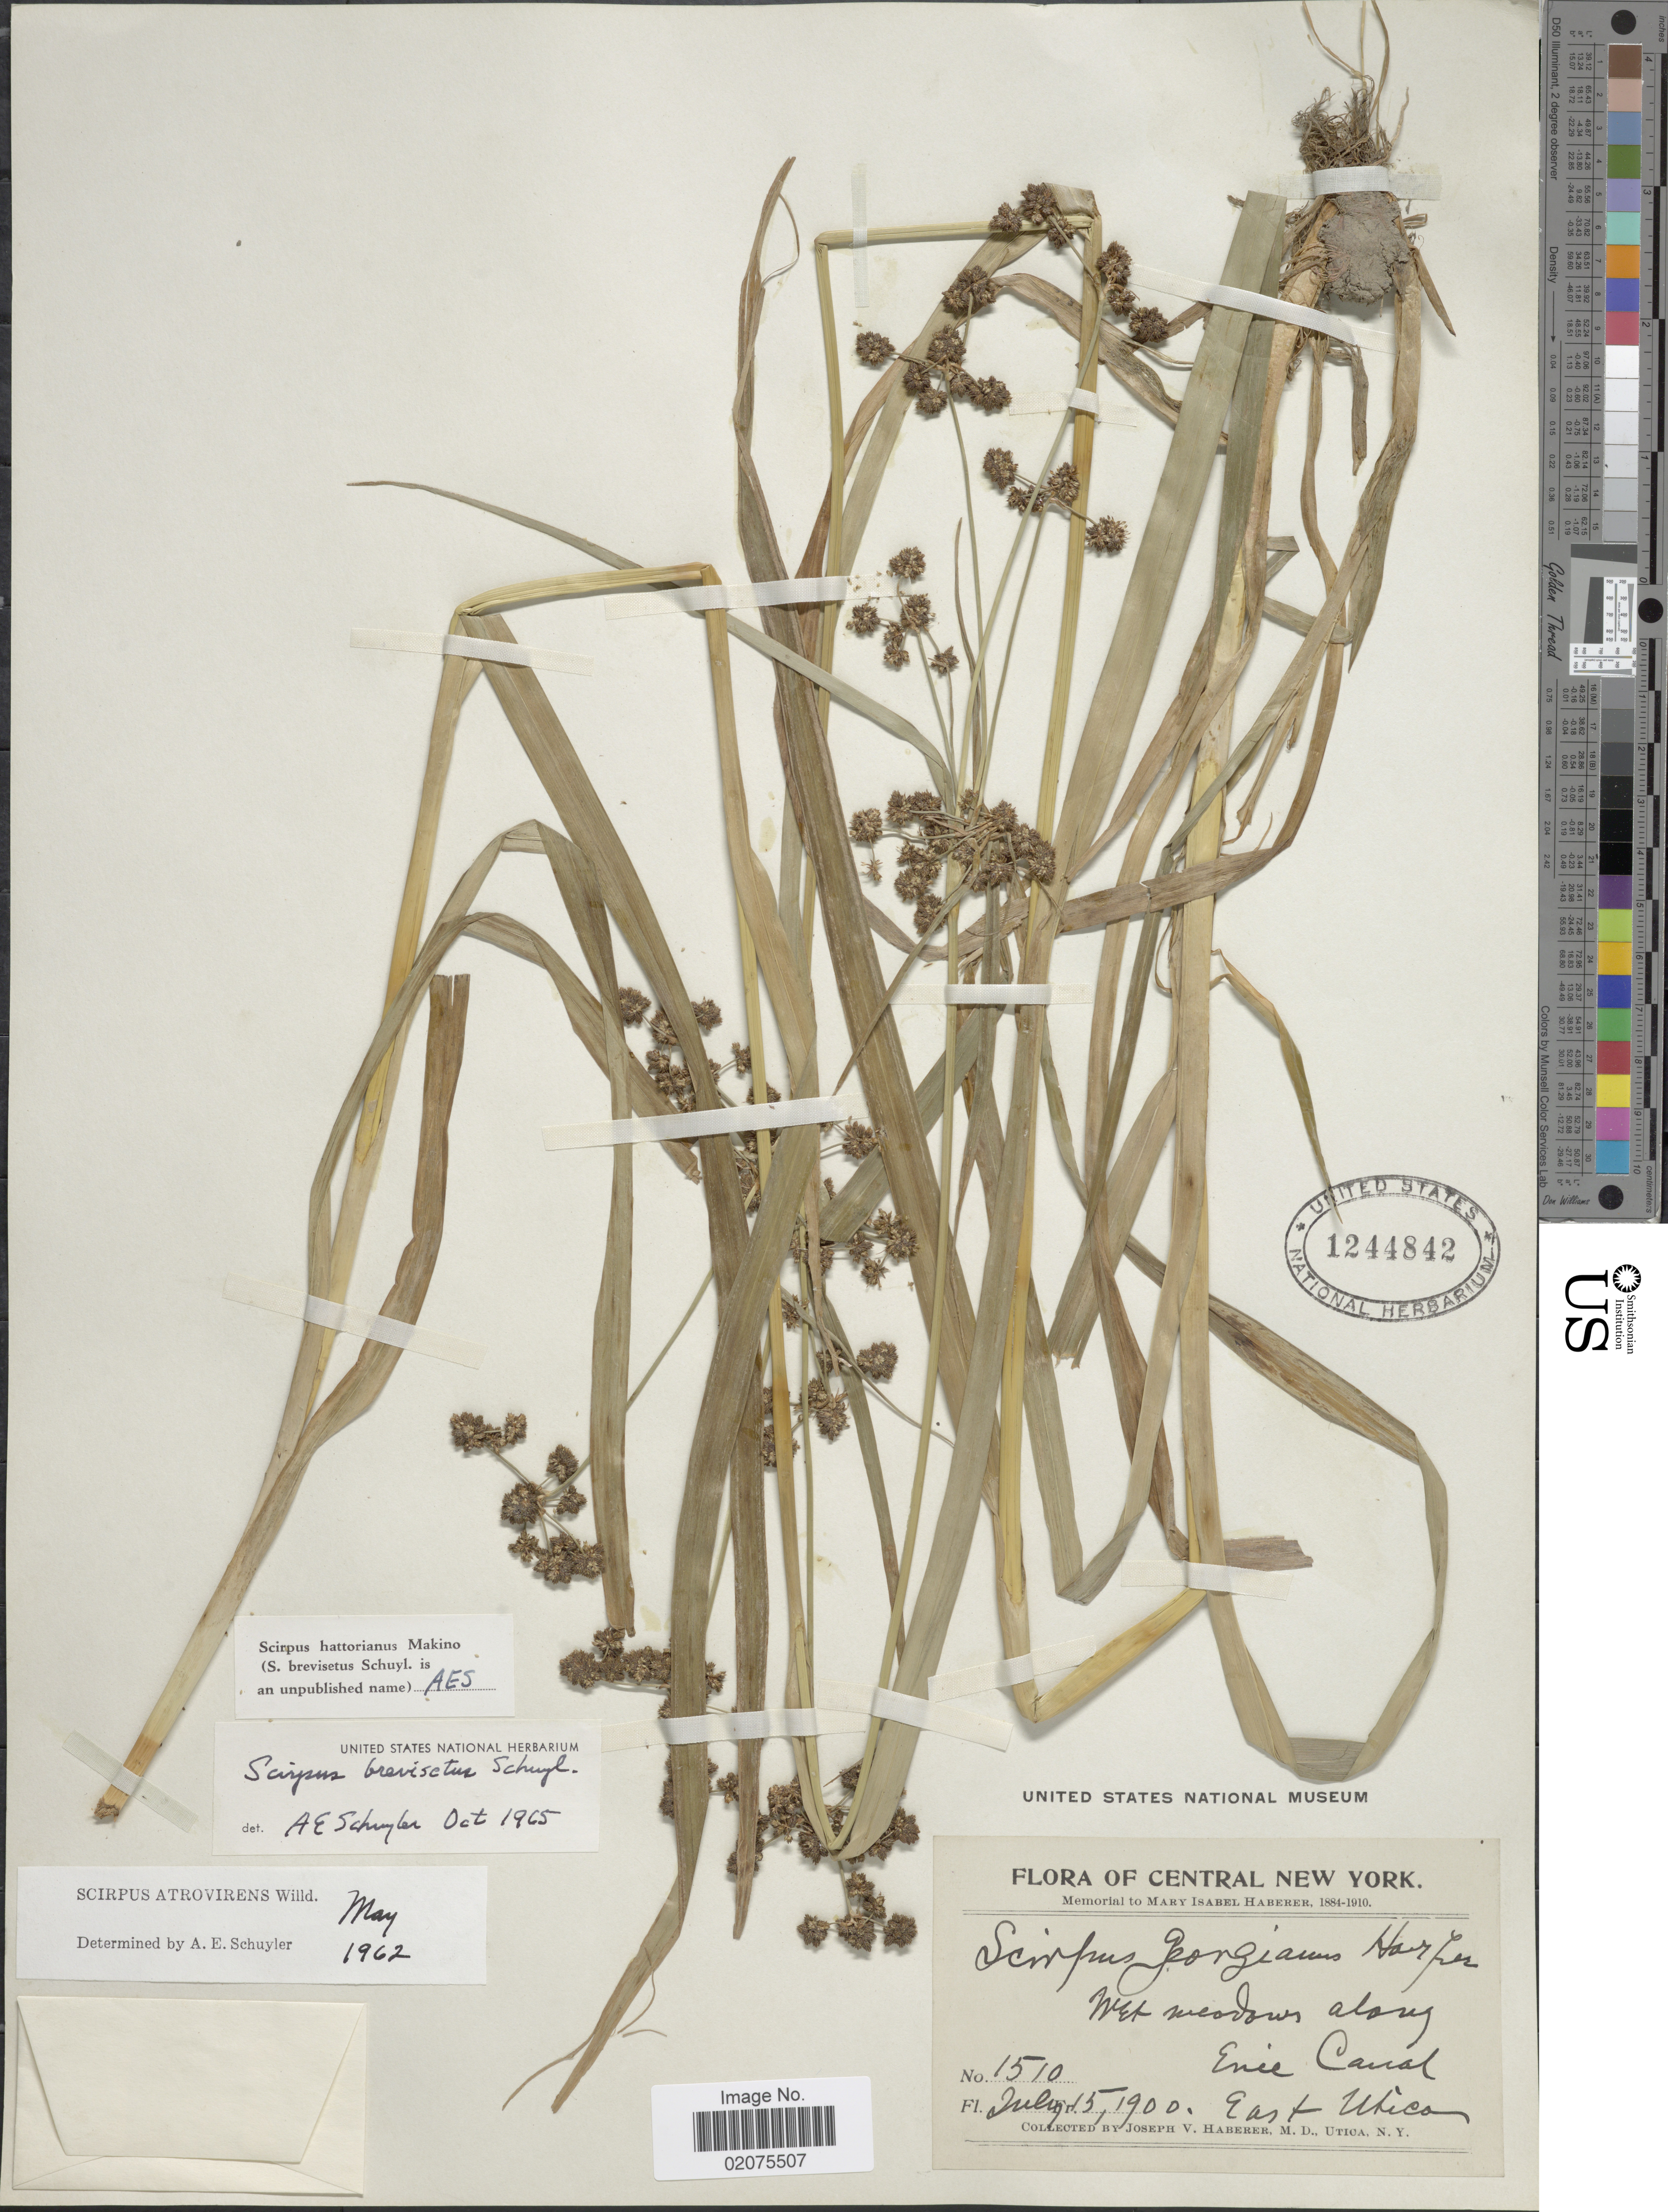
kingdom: Plantae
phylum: Tracheophyta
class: Liliopsida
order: Poales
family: Cyperaceae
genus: Scirpus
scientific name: Scirpus hattorianus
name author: Makino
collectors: J. V. Haberer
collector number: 1510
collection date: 1900-07-15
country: United States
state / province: New York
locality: Central New York. Wet meadows along Erie Canal, East Utica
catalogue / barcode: US 1244842